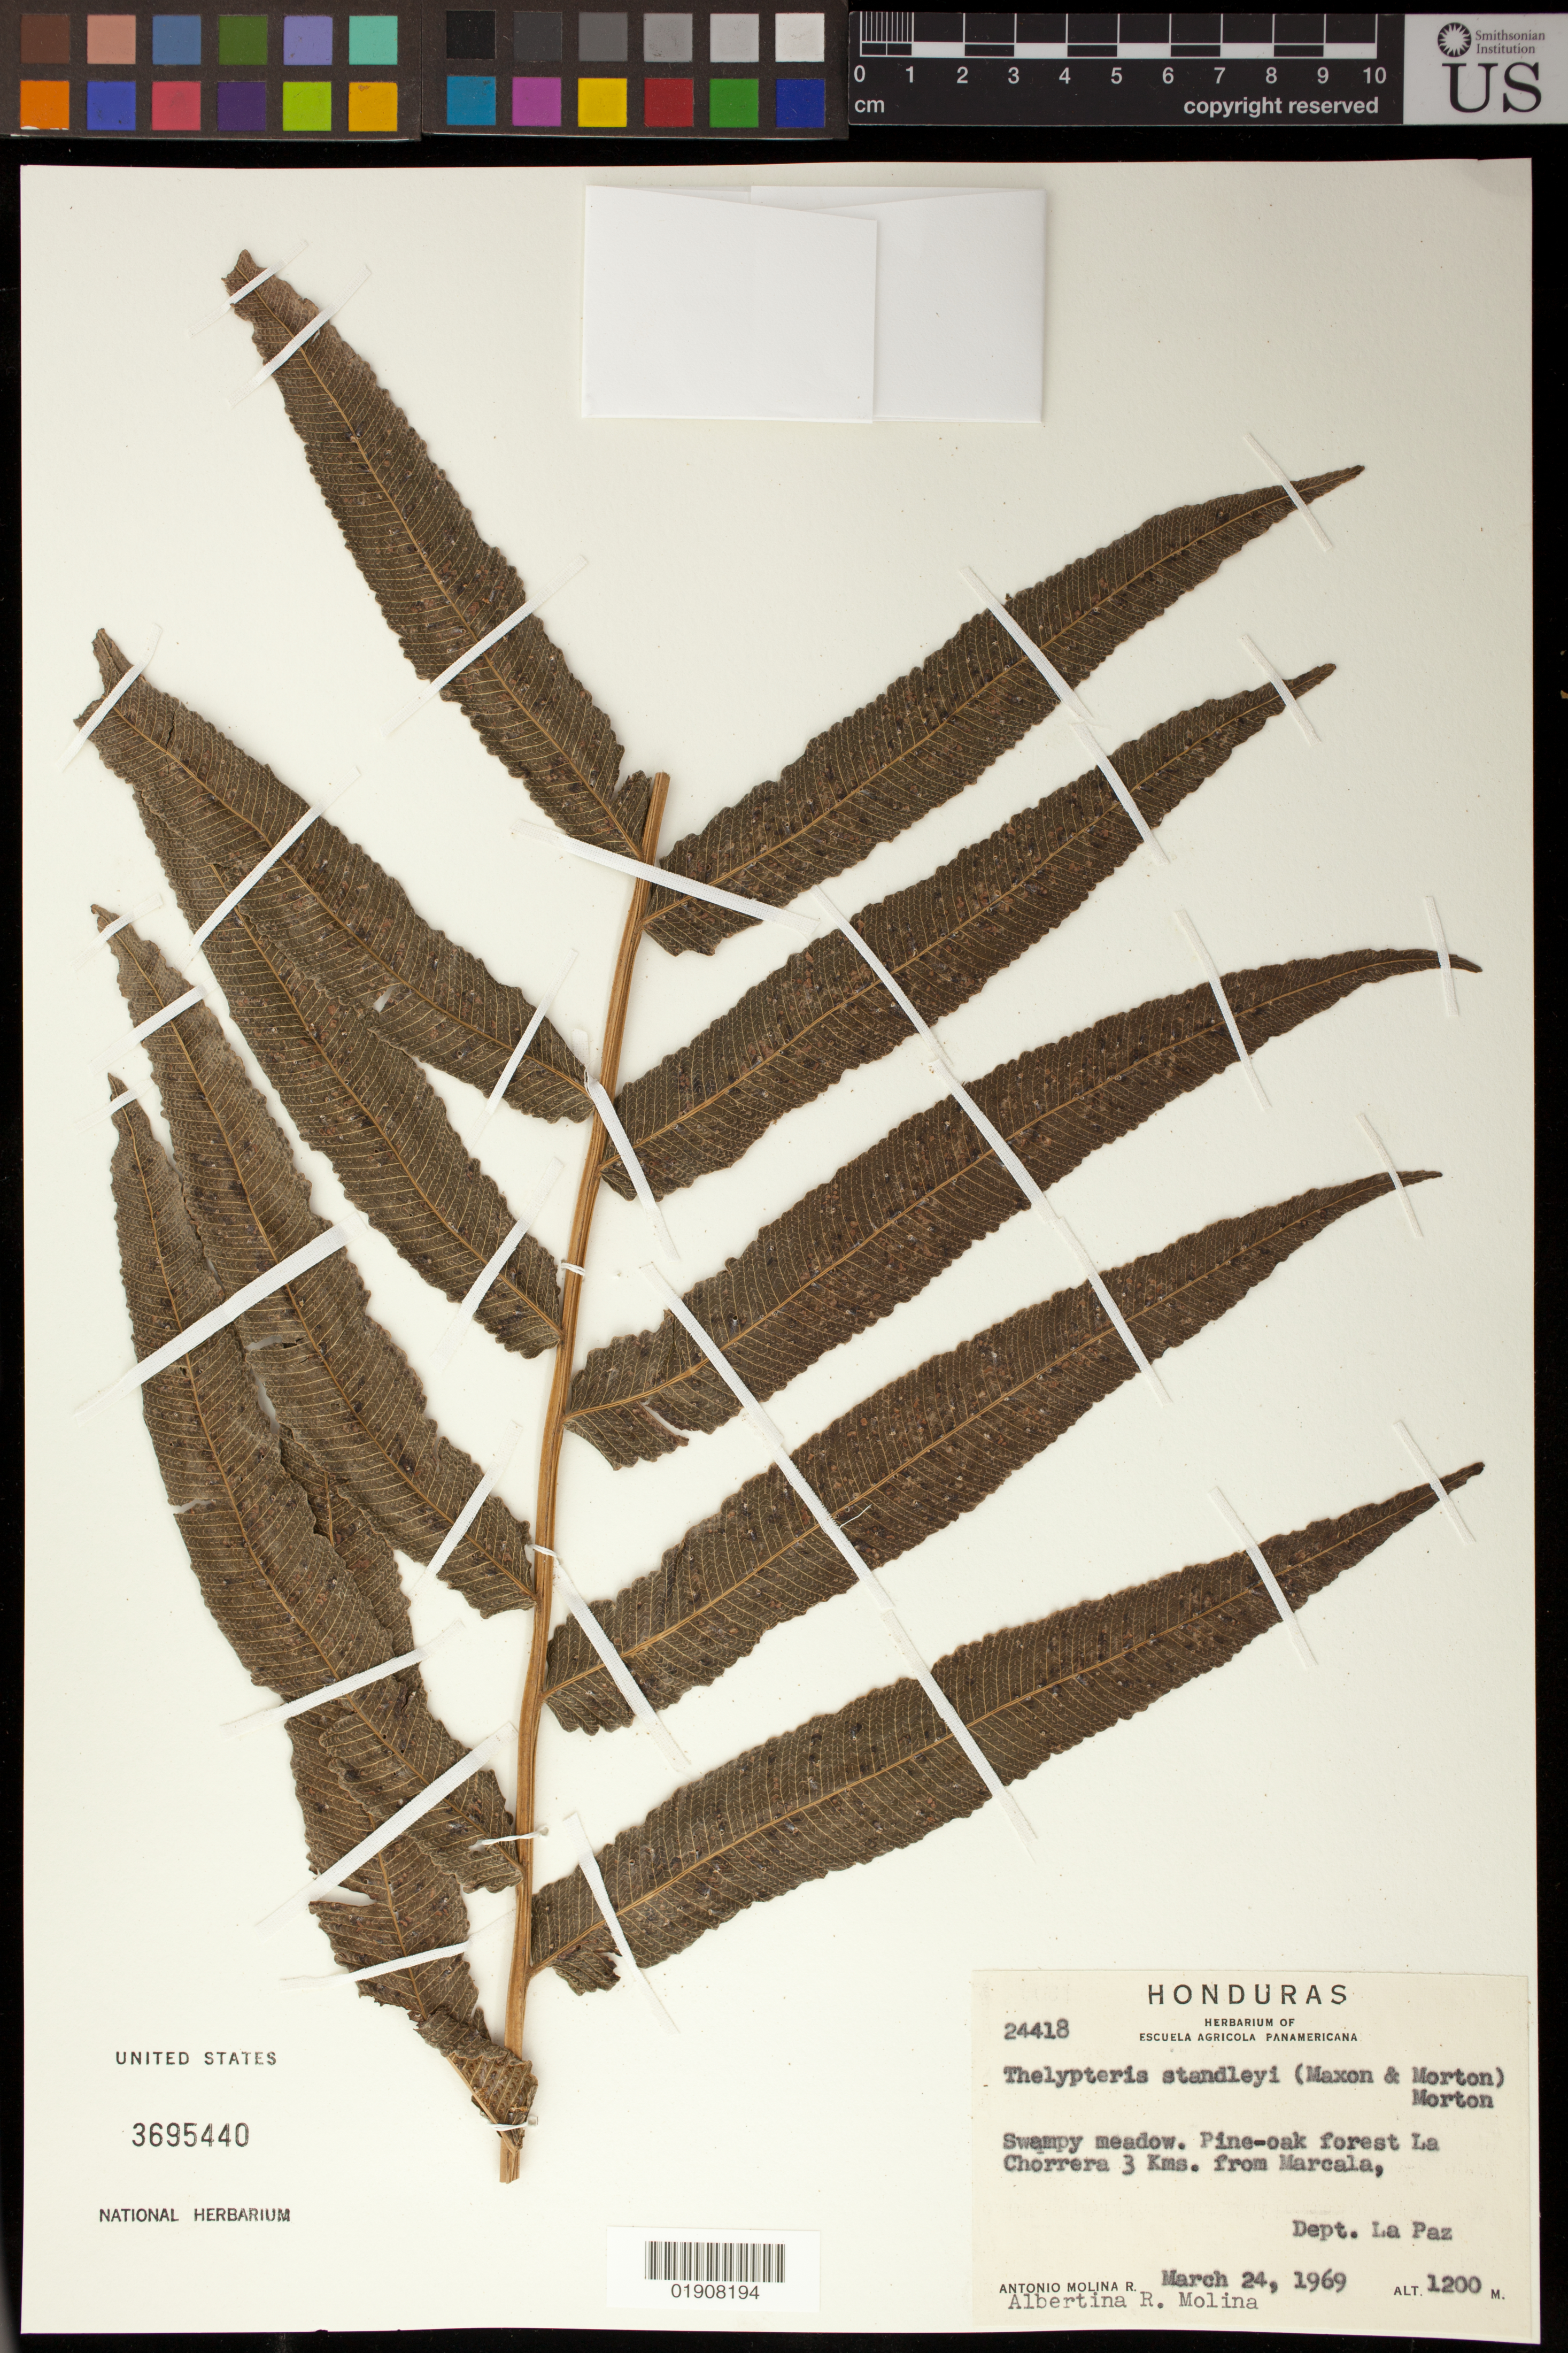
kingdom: Plantae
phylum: Tracheophyta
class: Polypodiopsida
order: Polypodiales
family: Thelypteridaceae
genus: Meniscium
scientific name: Meniscium standleyi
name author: (Maxon & C.V. Morton) Pic. Serm.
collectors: A. Molina R. & A. R. Molina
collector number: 24418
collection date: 1969-03-24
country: Honduras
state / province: La Paz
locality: Pine-oak forest La Chorrera 3 Kms. from Marcala town, Dept. La Paz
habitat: Swampy meadow.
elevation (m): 1200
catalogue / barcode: US 3695440